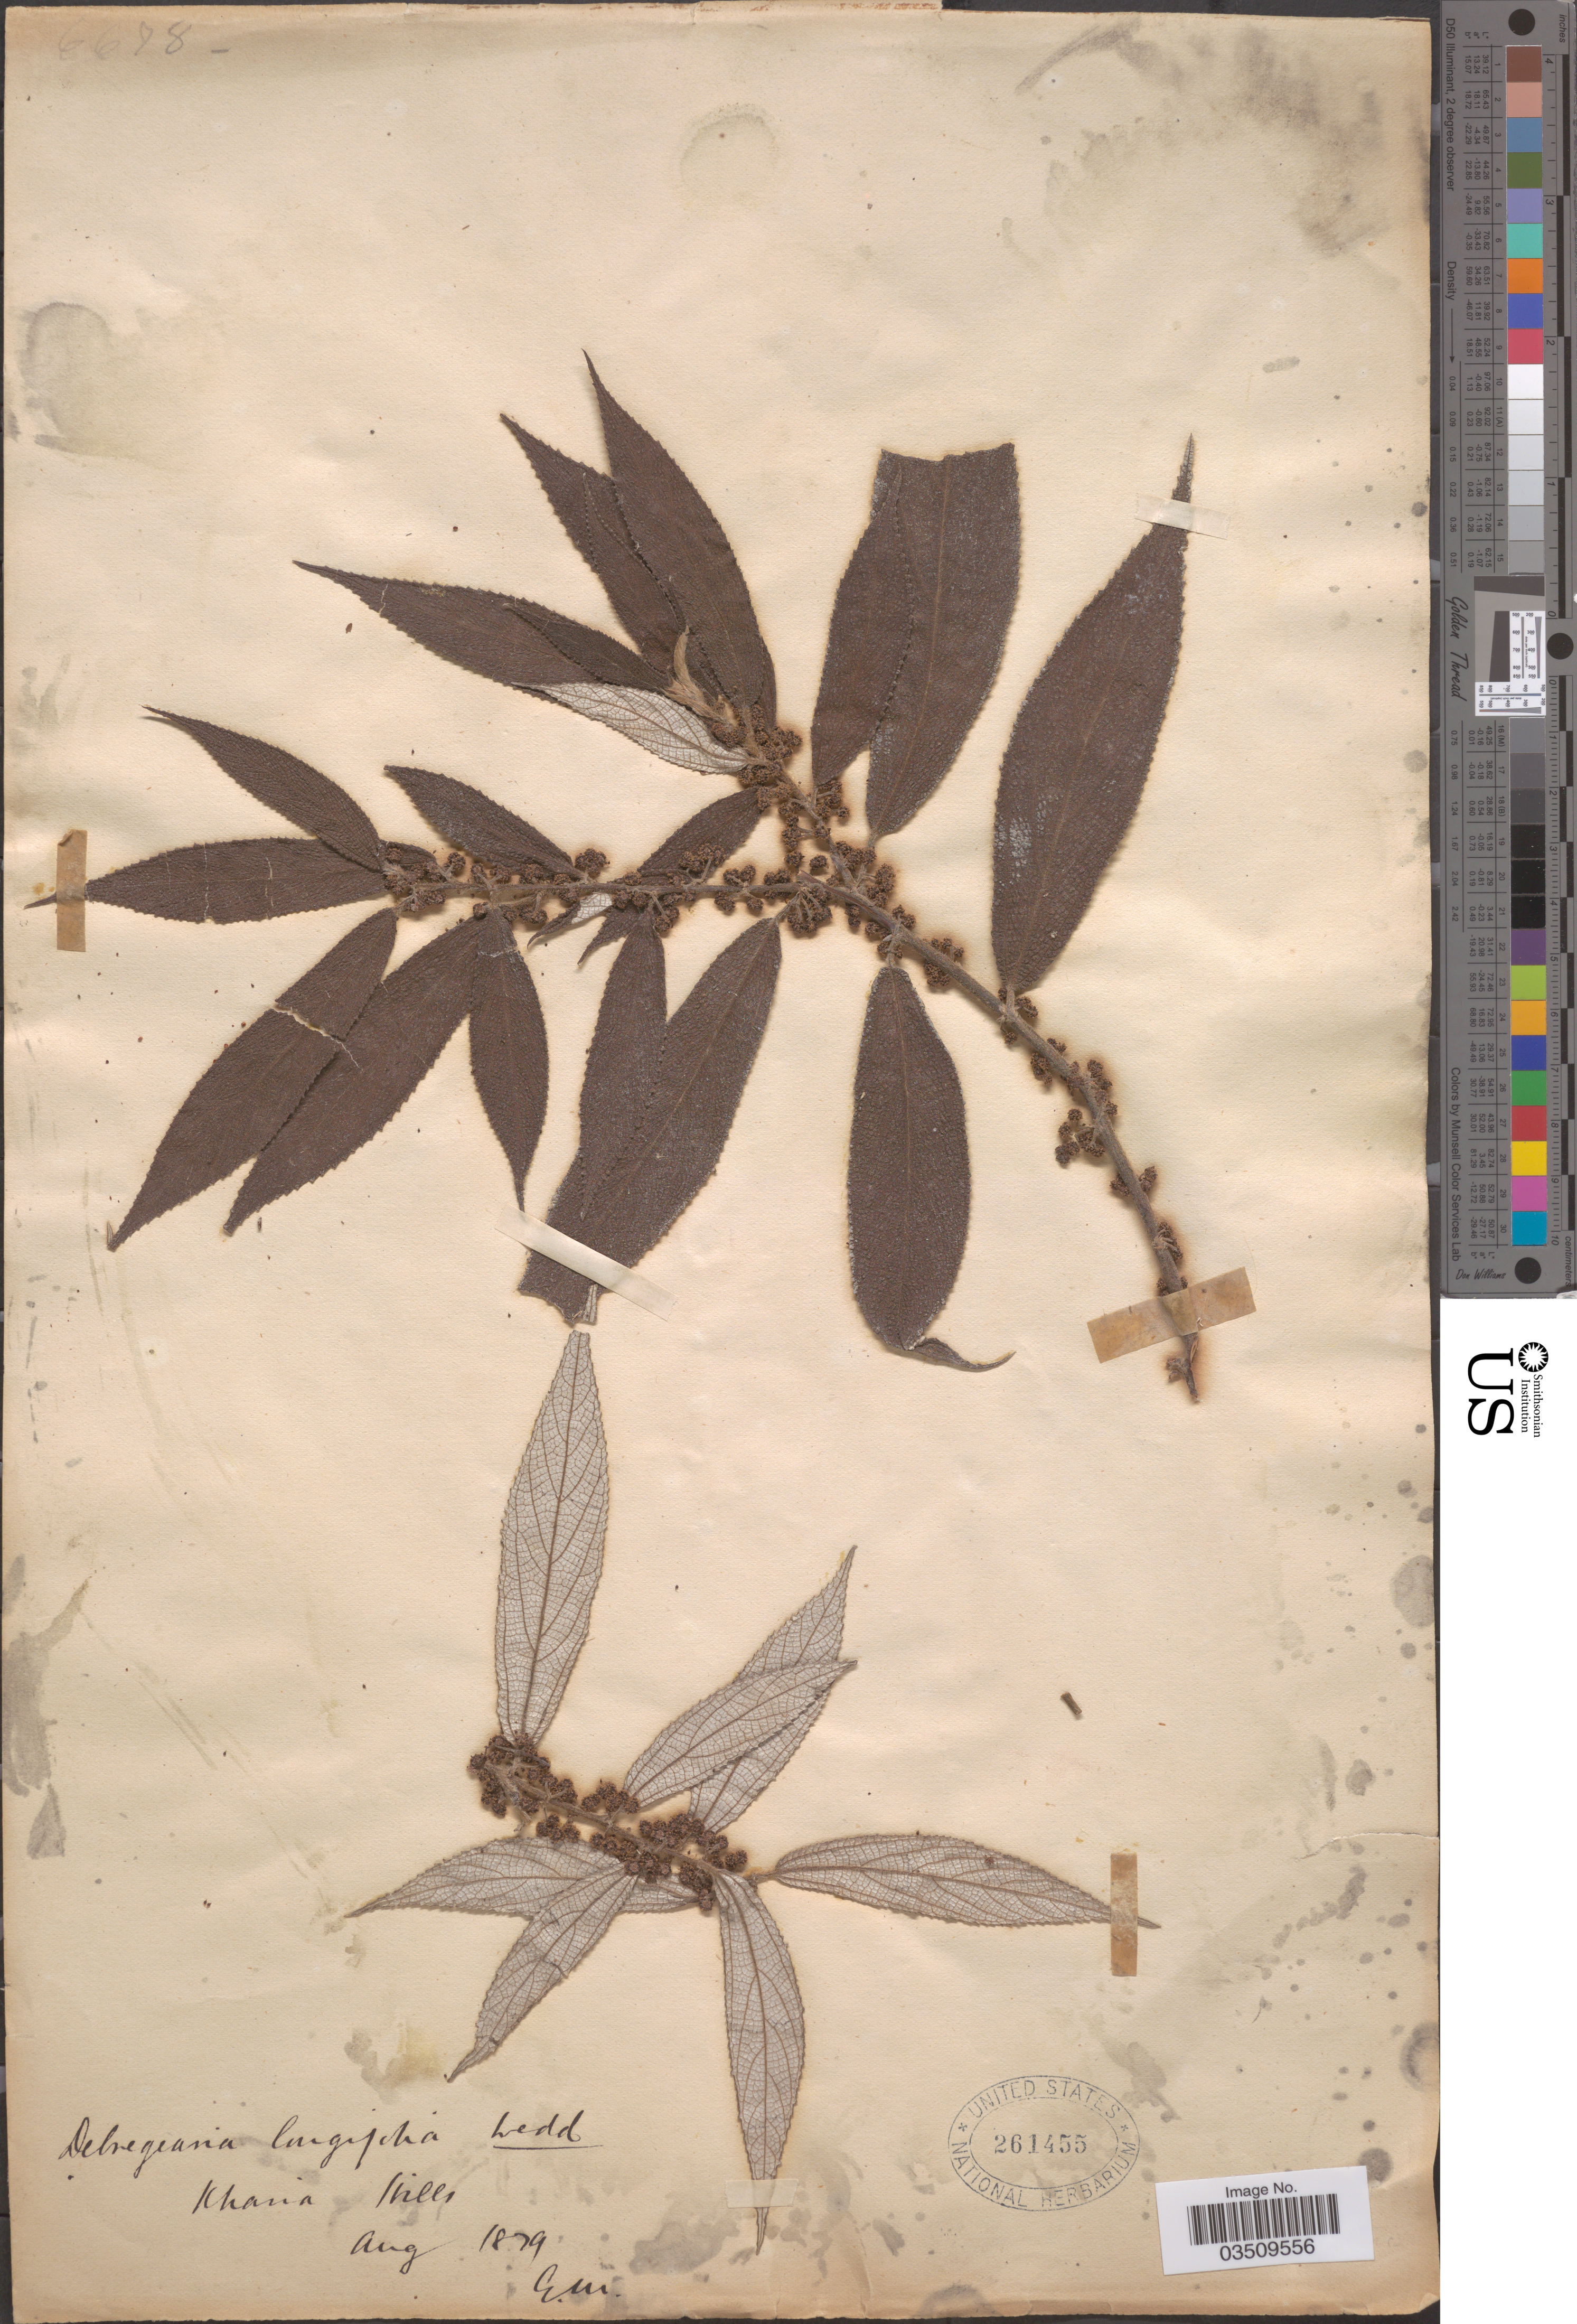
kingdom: Plantae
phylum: Tracheophyta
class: Magnoliopsida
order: Rosales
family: Urticaceae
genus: Debregeasia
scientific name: Debregeasia longifolia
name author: (Burm. f.) Wedd.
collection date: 1879-08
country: India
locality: Khasia Hills.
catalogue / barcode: US 261455